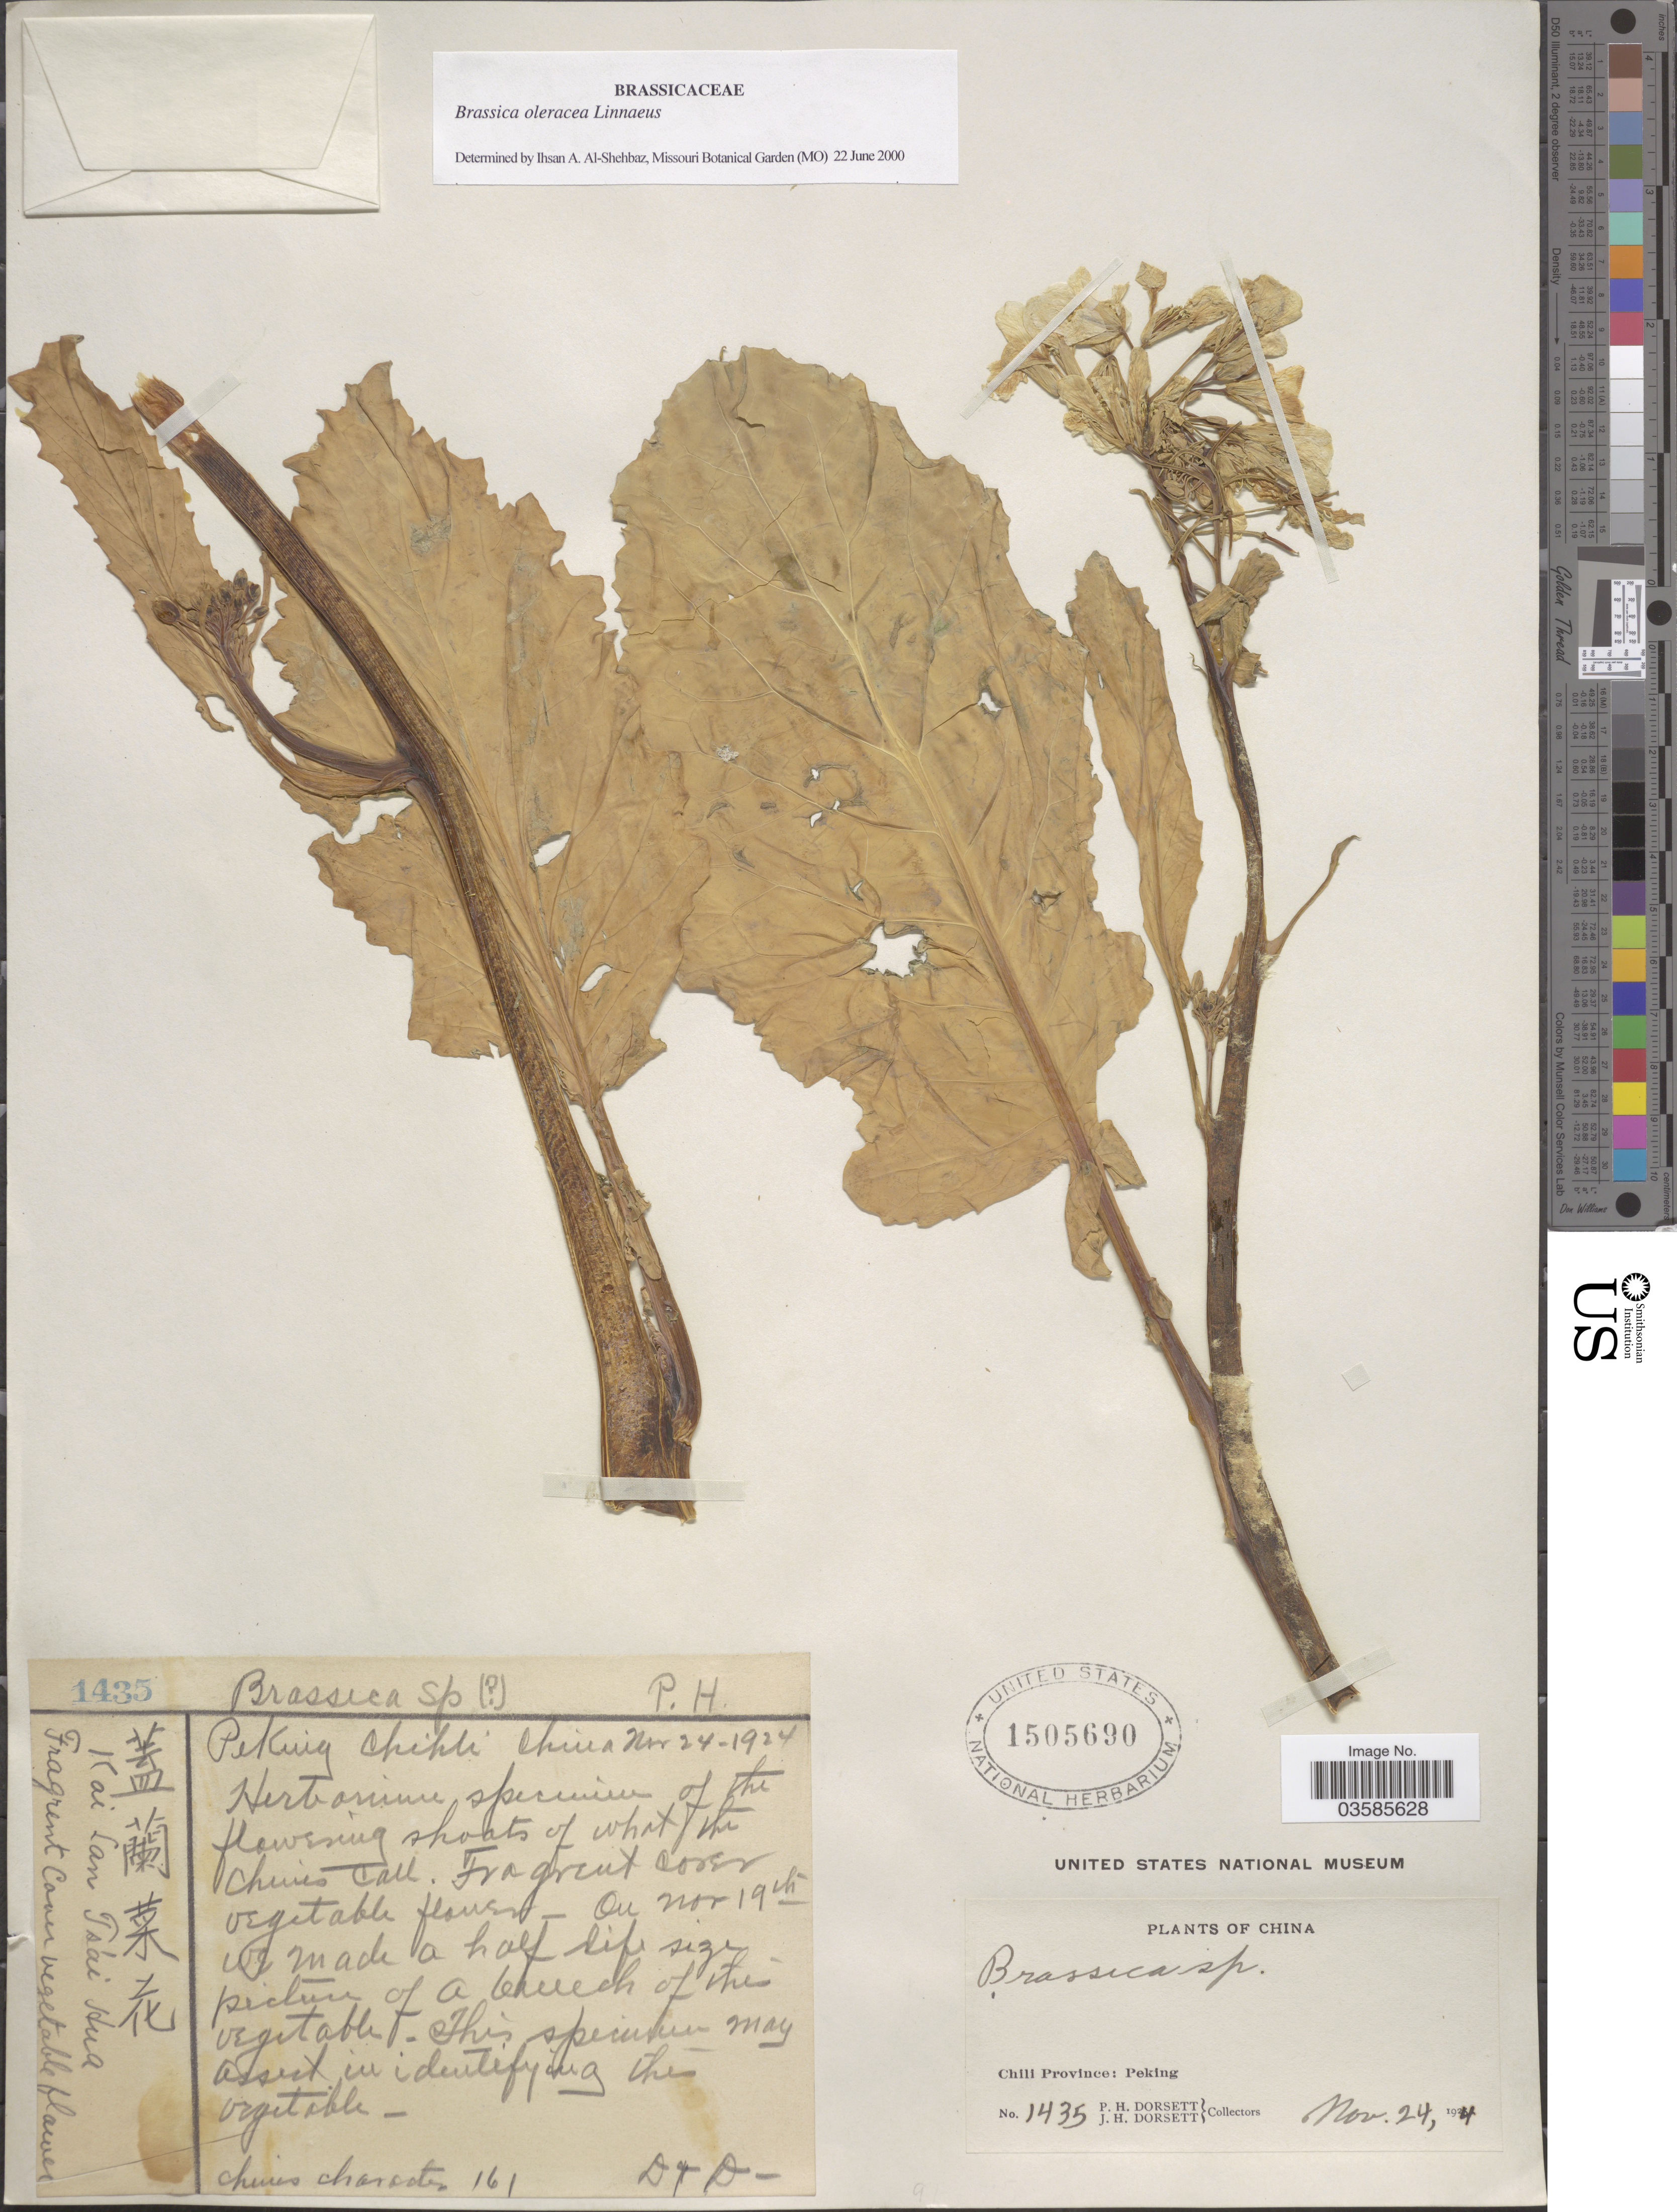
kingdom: Plantae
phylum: Tracheophyta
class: Magnoliopsida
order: Brassicales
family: Brassicaceae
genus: Brassica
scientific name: Brassica oleracea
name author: L.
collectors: P. H. Dorsett & J. Dorsett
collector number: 1435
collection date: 1924-11-24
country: China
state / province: Beijing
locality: Chili Province; Peking.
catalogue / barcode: US 1505690